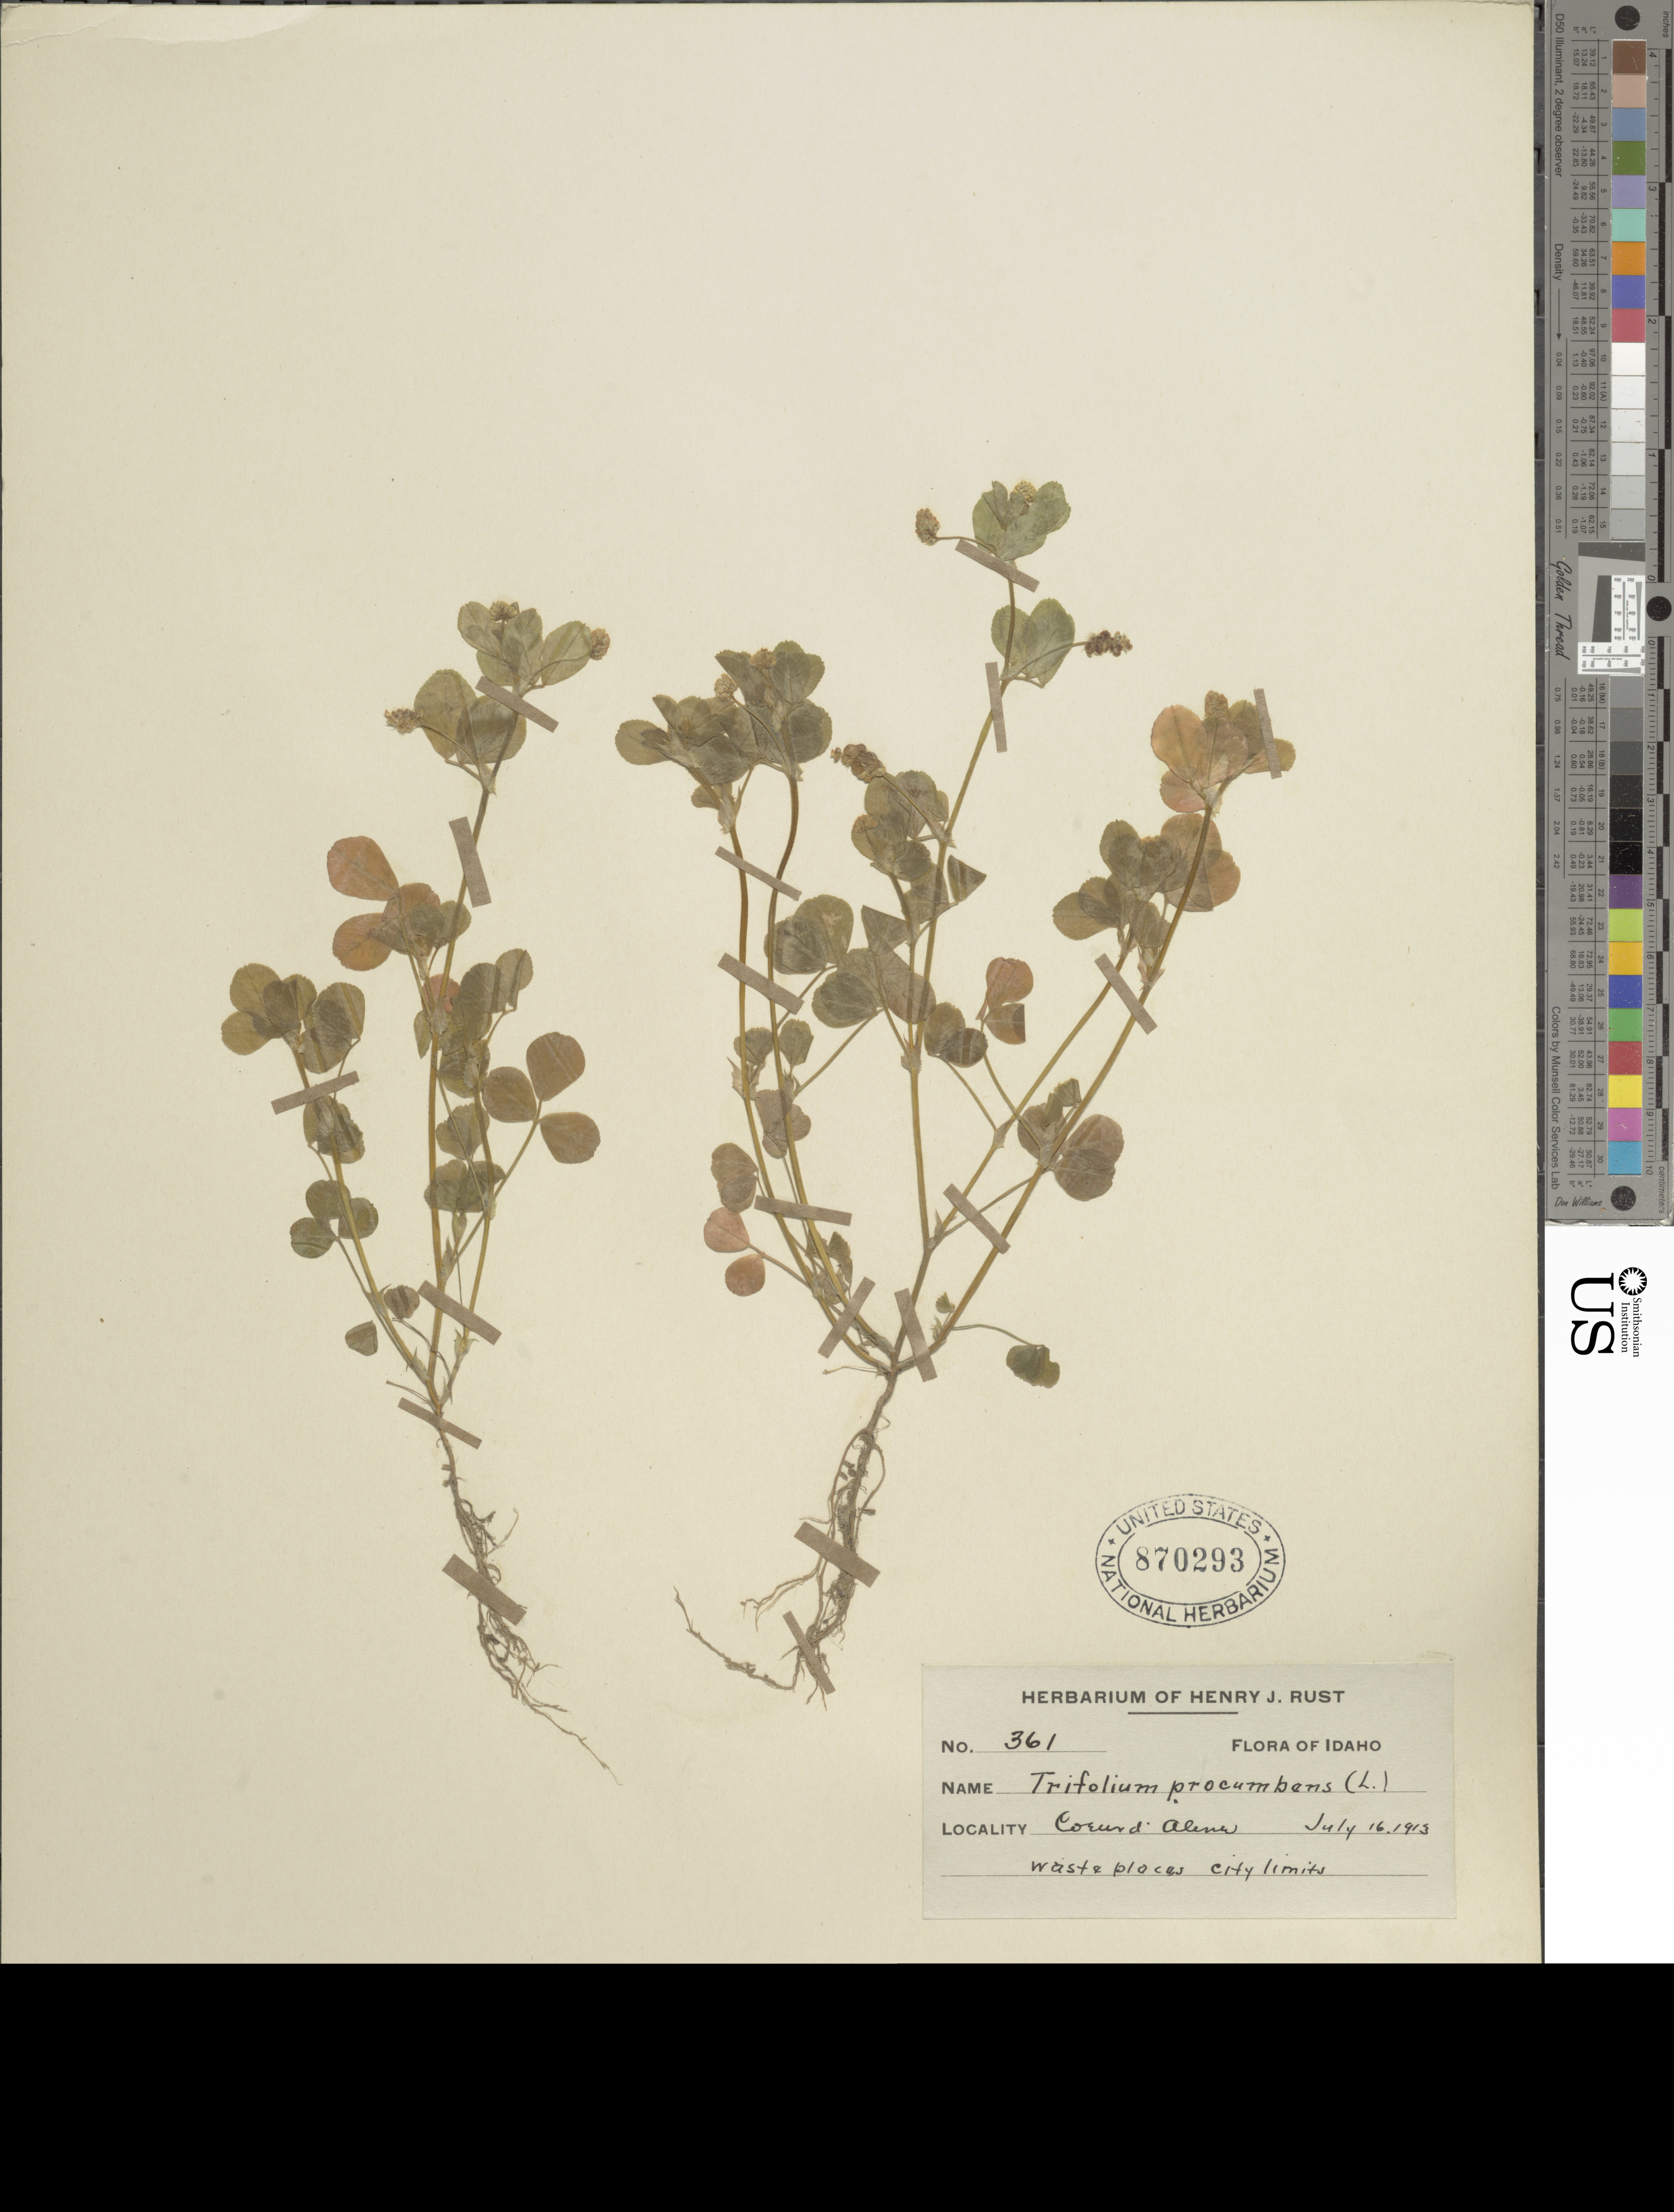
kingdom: Plantae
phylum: Tracheophyta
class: Magnoliopsida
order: Fabales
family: Fabaceae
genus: Trifolium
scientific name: Trifolium procumbens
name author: L.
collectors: ex herb. Henry J. Rust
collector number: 361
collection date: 1913-07-16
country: United States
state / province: Idaho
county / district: Kootenai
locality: Coeur d'Alene, wastes place city limits.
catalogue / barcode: US 870293